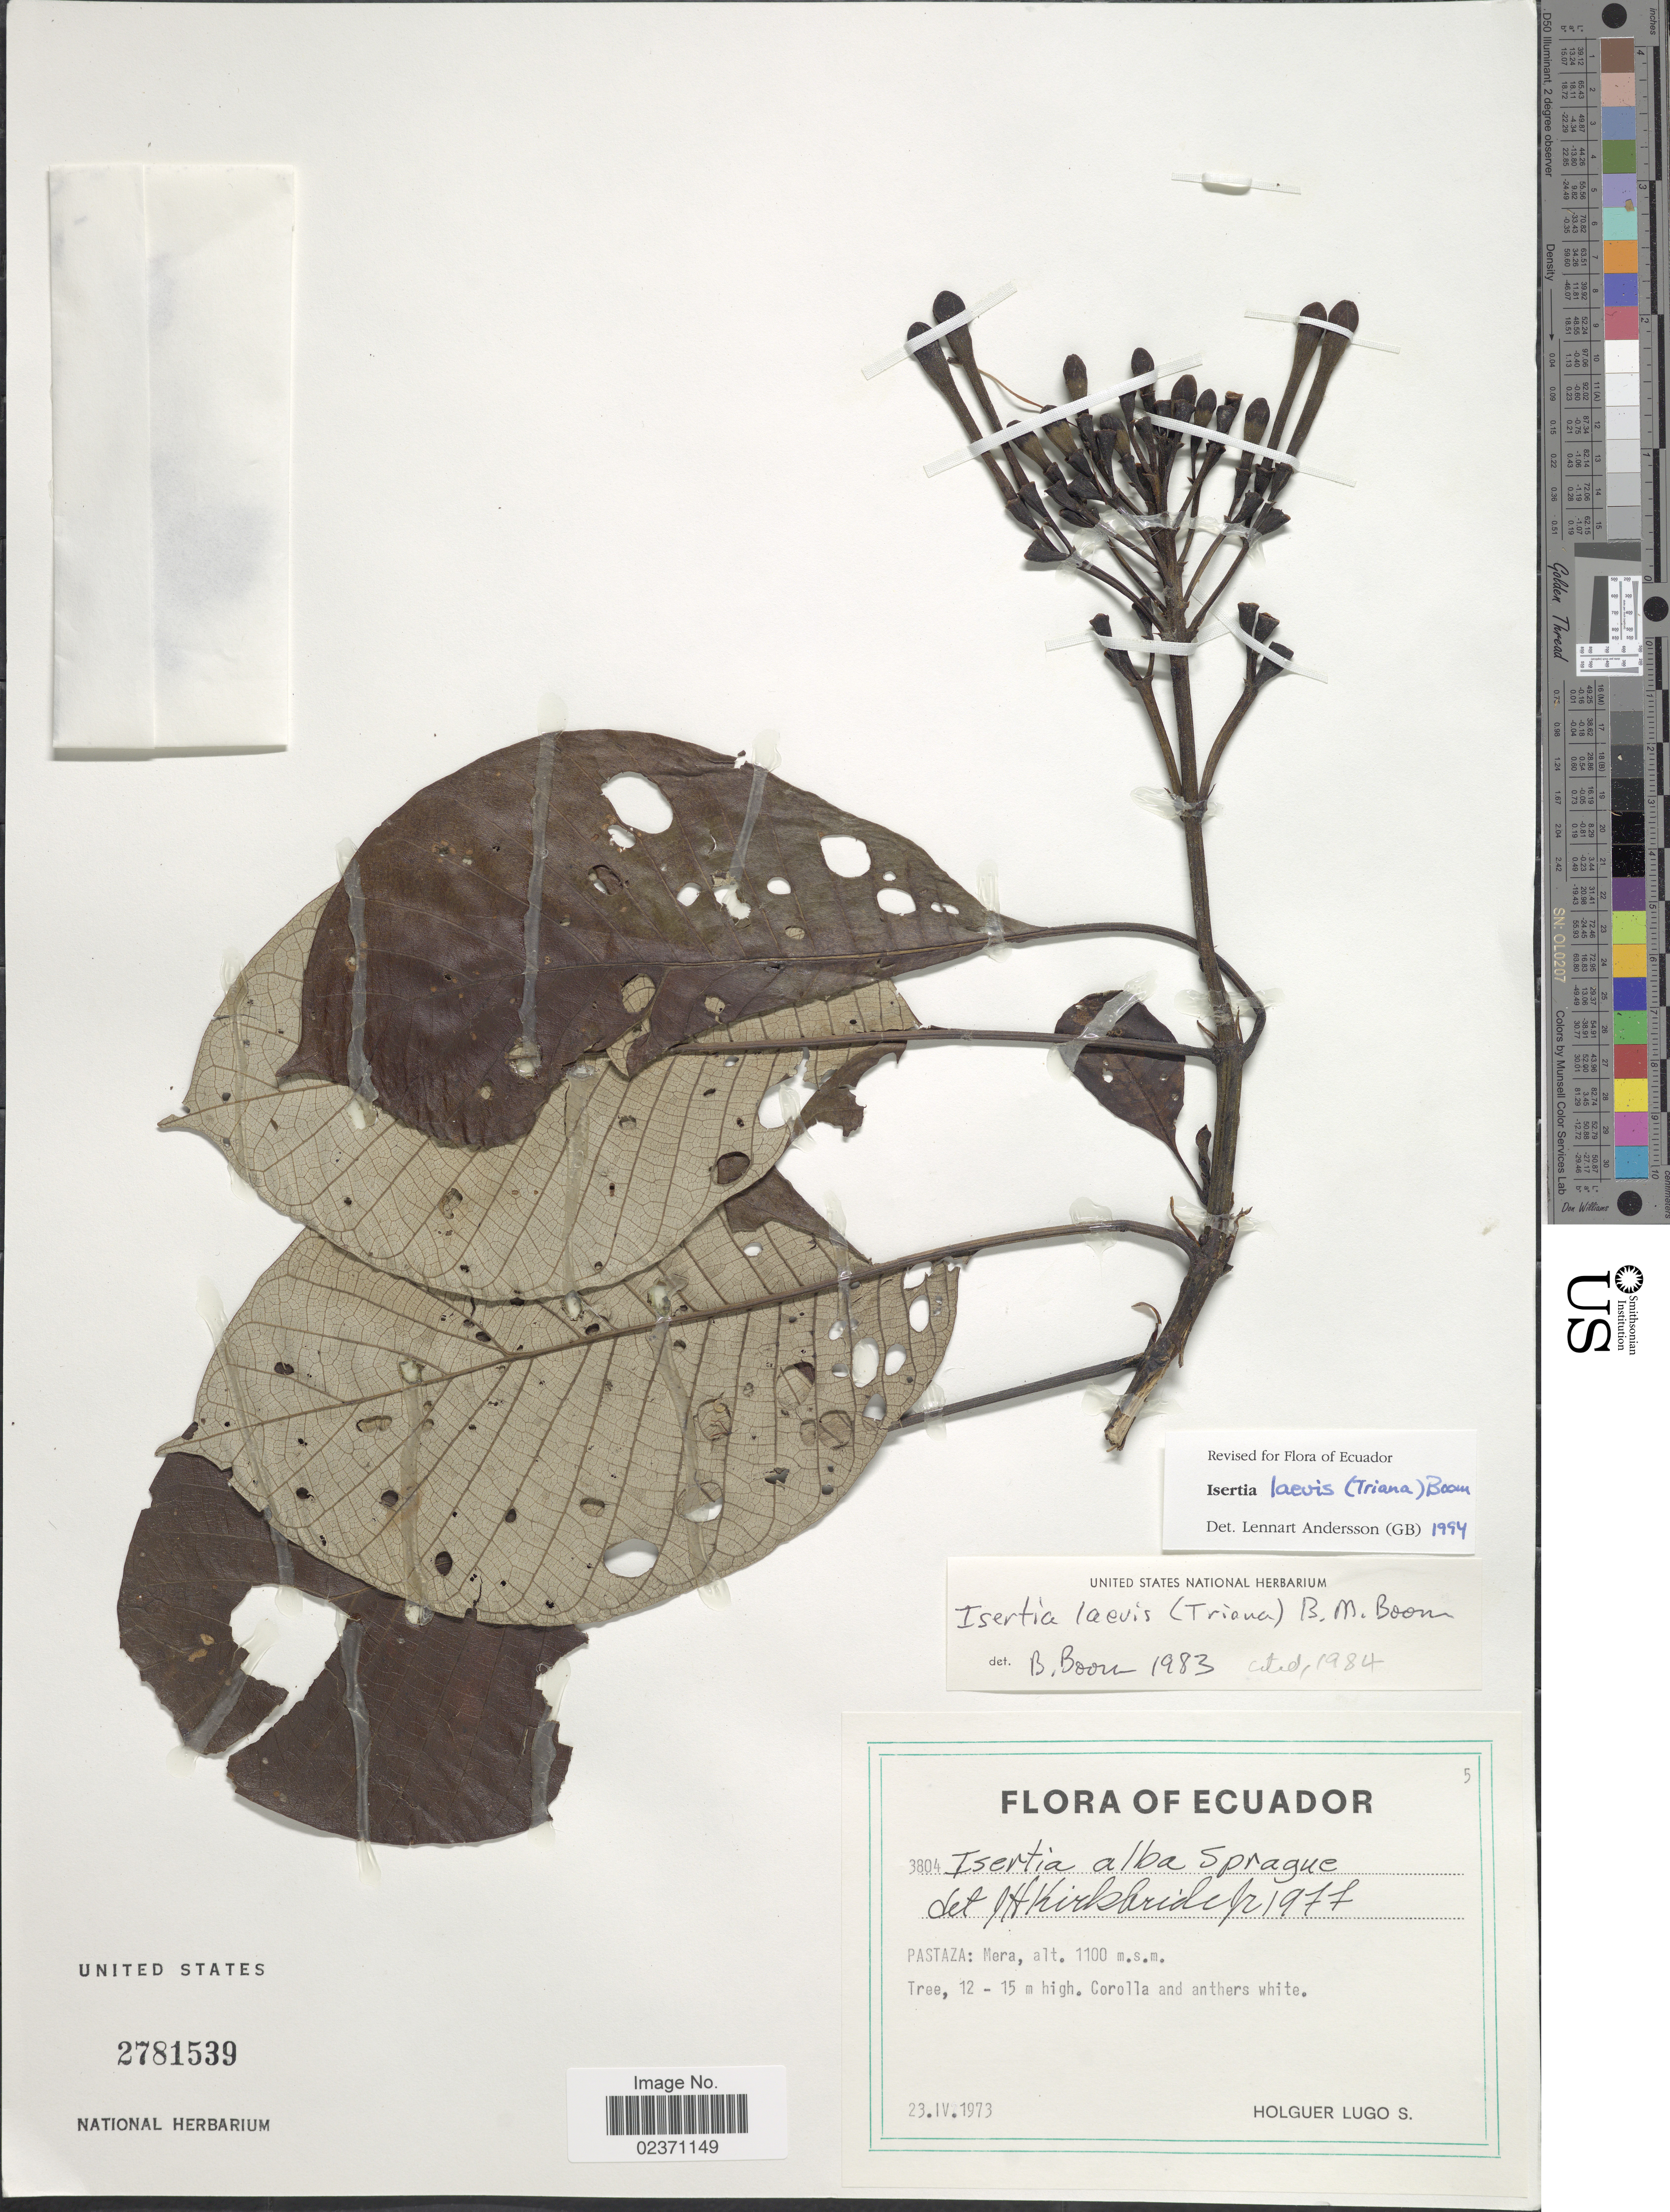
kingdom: Plantae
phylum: Tracheophyta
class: Magnoliopsida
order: Gentianales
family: Rubiaceae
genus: Isertia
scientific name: Isertia laevis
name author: (Triana) B.M. Boom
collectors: H. Lugo S.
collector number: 3804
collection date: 1973-04-23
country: Ecuador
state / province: Pastaza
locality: Mera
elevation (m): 1100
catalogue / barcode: US 2781539